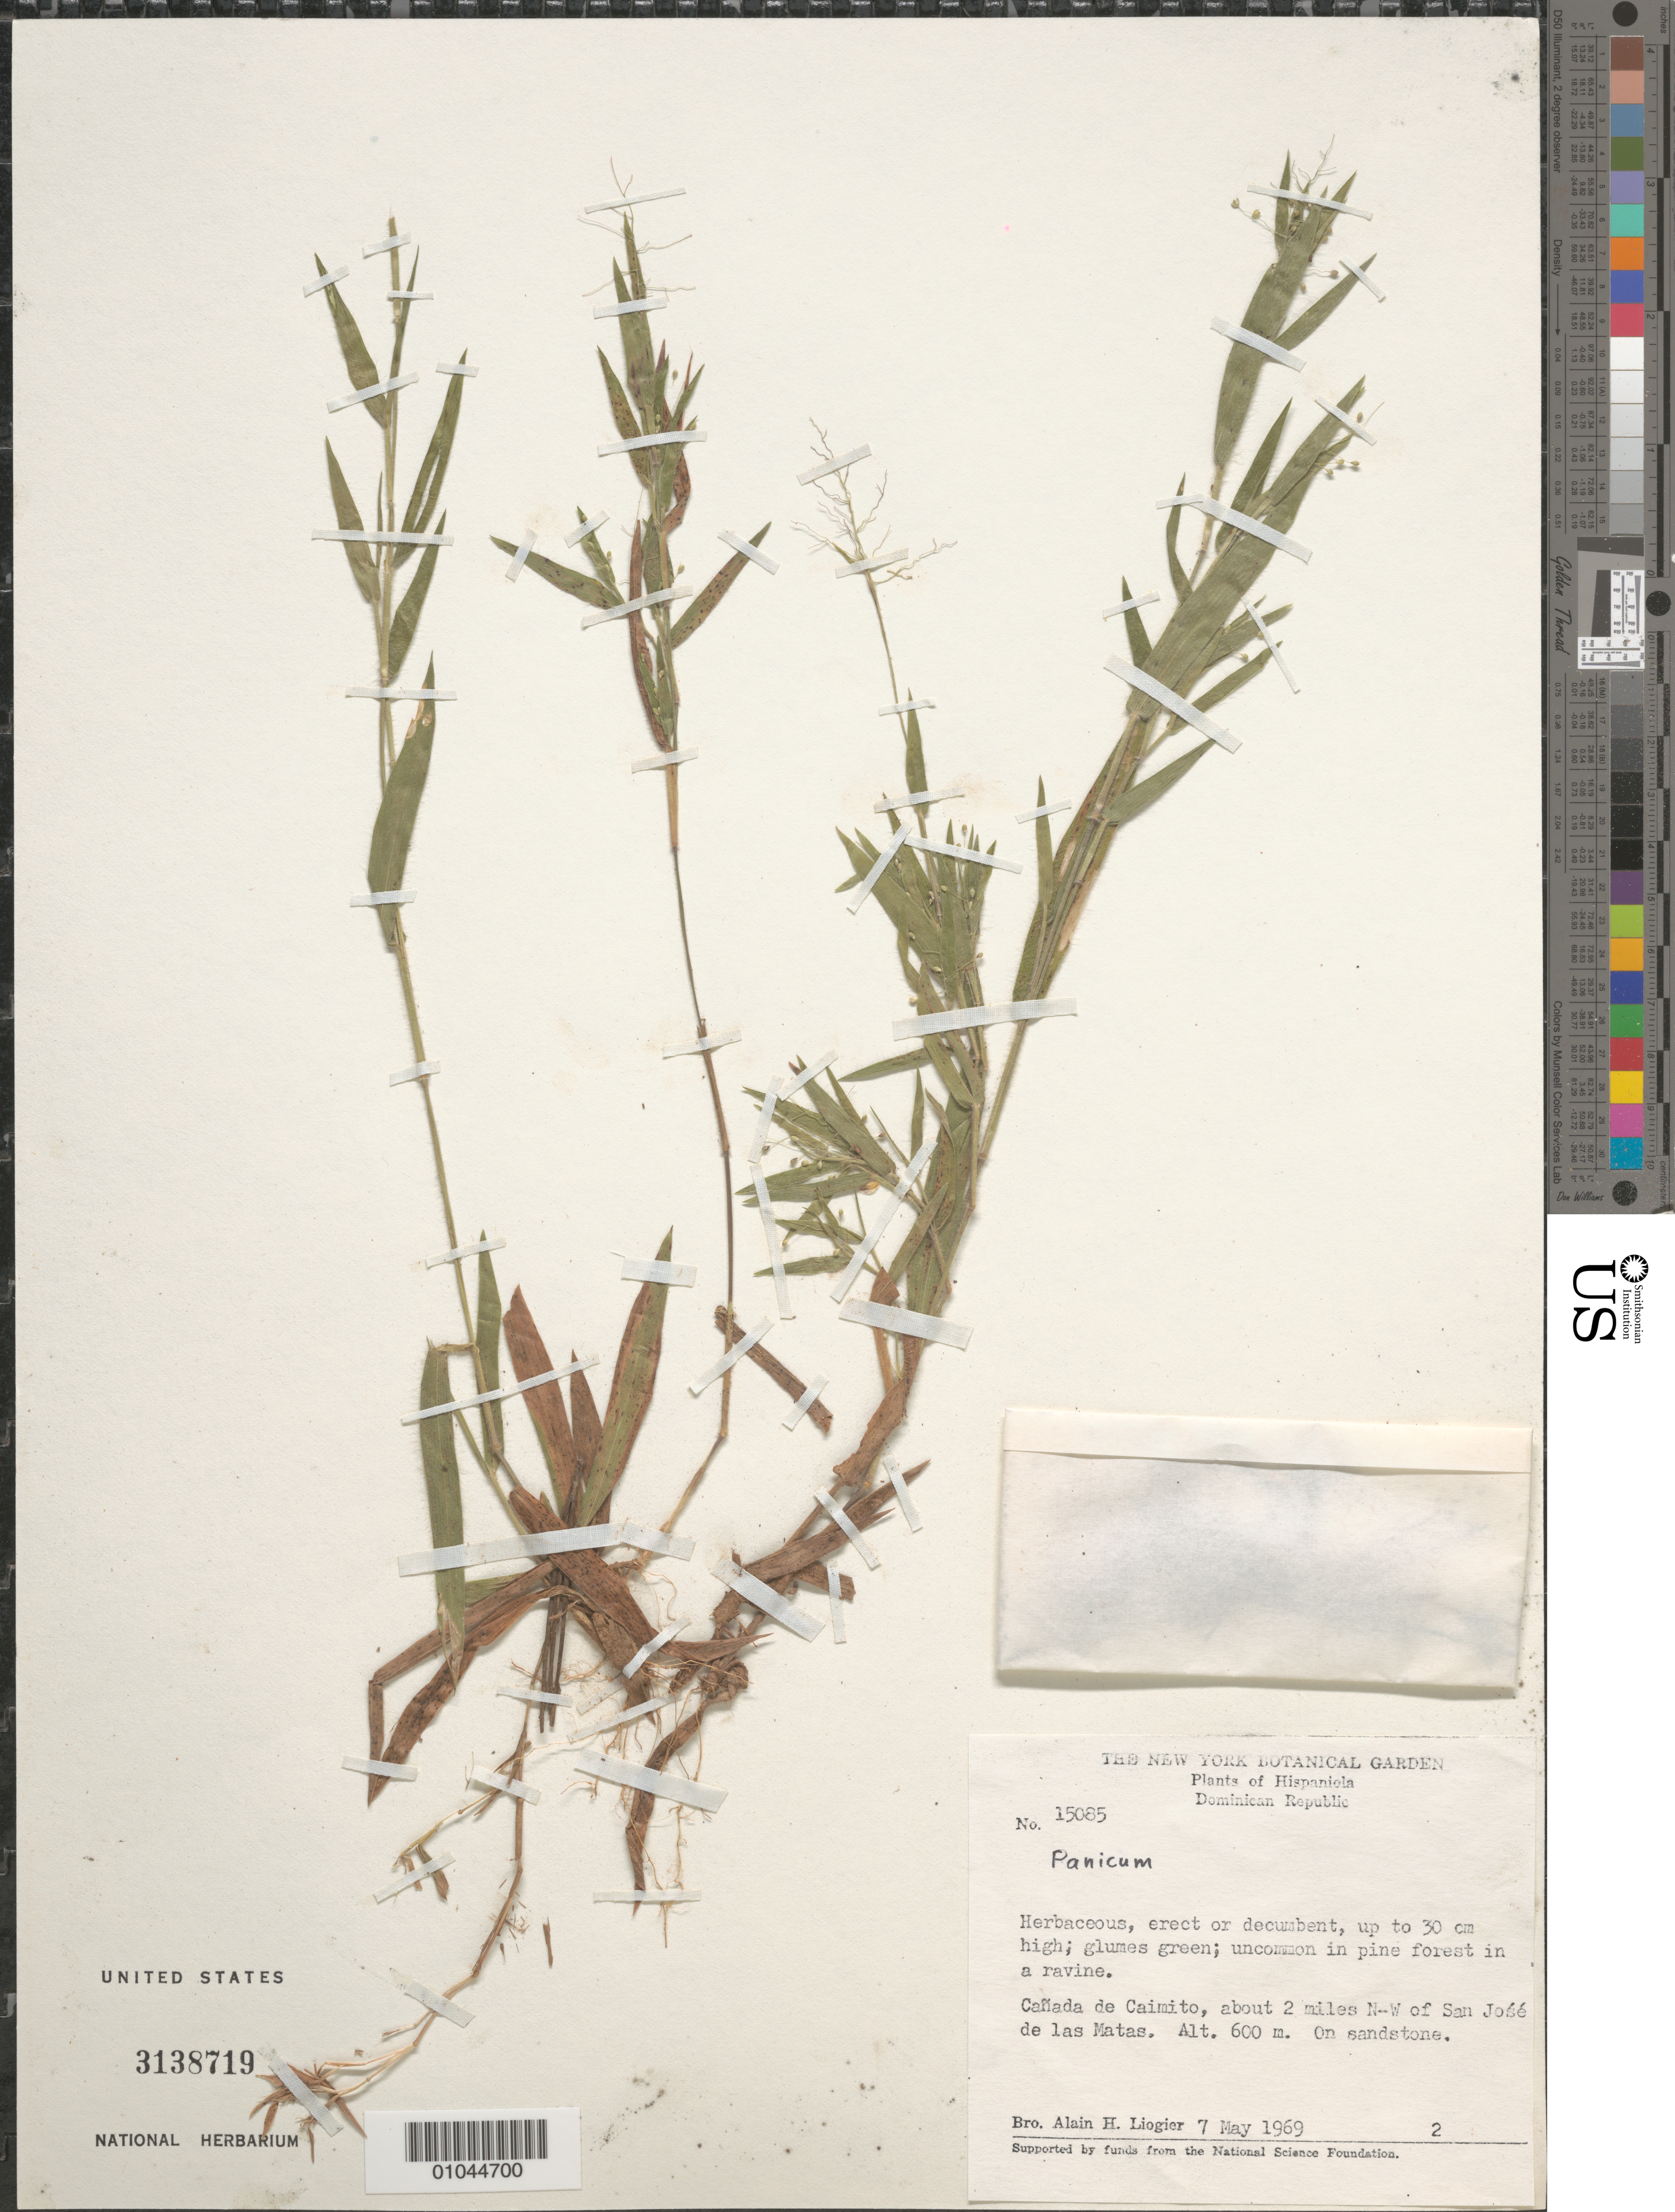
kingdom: Plantae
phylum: Tracheophyta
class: Liliopsida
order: Poales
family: Poaceae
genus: Panicum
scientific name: Panicum sp.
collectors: A. H. Liogier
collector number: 15085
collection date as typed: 07 May 1969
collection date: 1969-05-07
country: Dominican Republic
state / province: Santiago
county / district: San José de las Matas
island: Hispaniola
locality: Canada de Caimito, about 2 miles NW of San Jose de las Matas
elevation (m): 600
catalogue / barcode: US 3138719